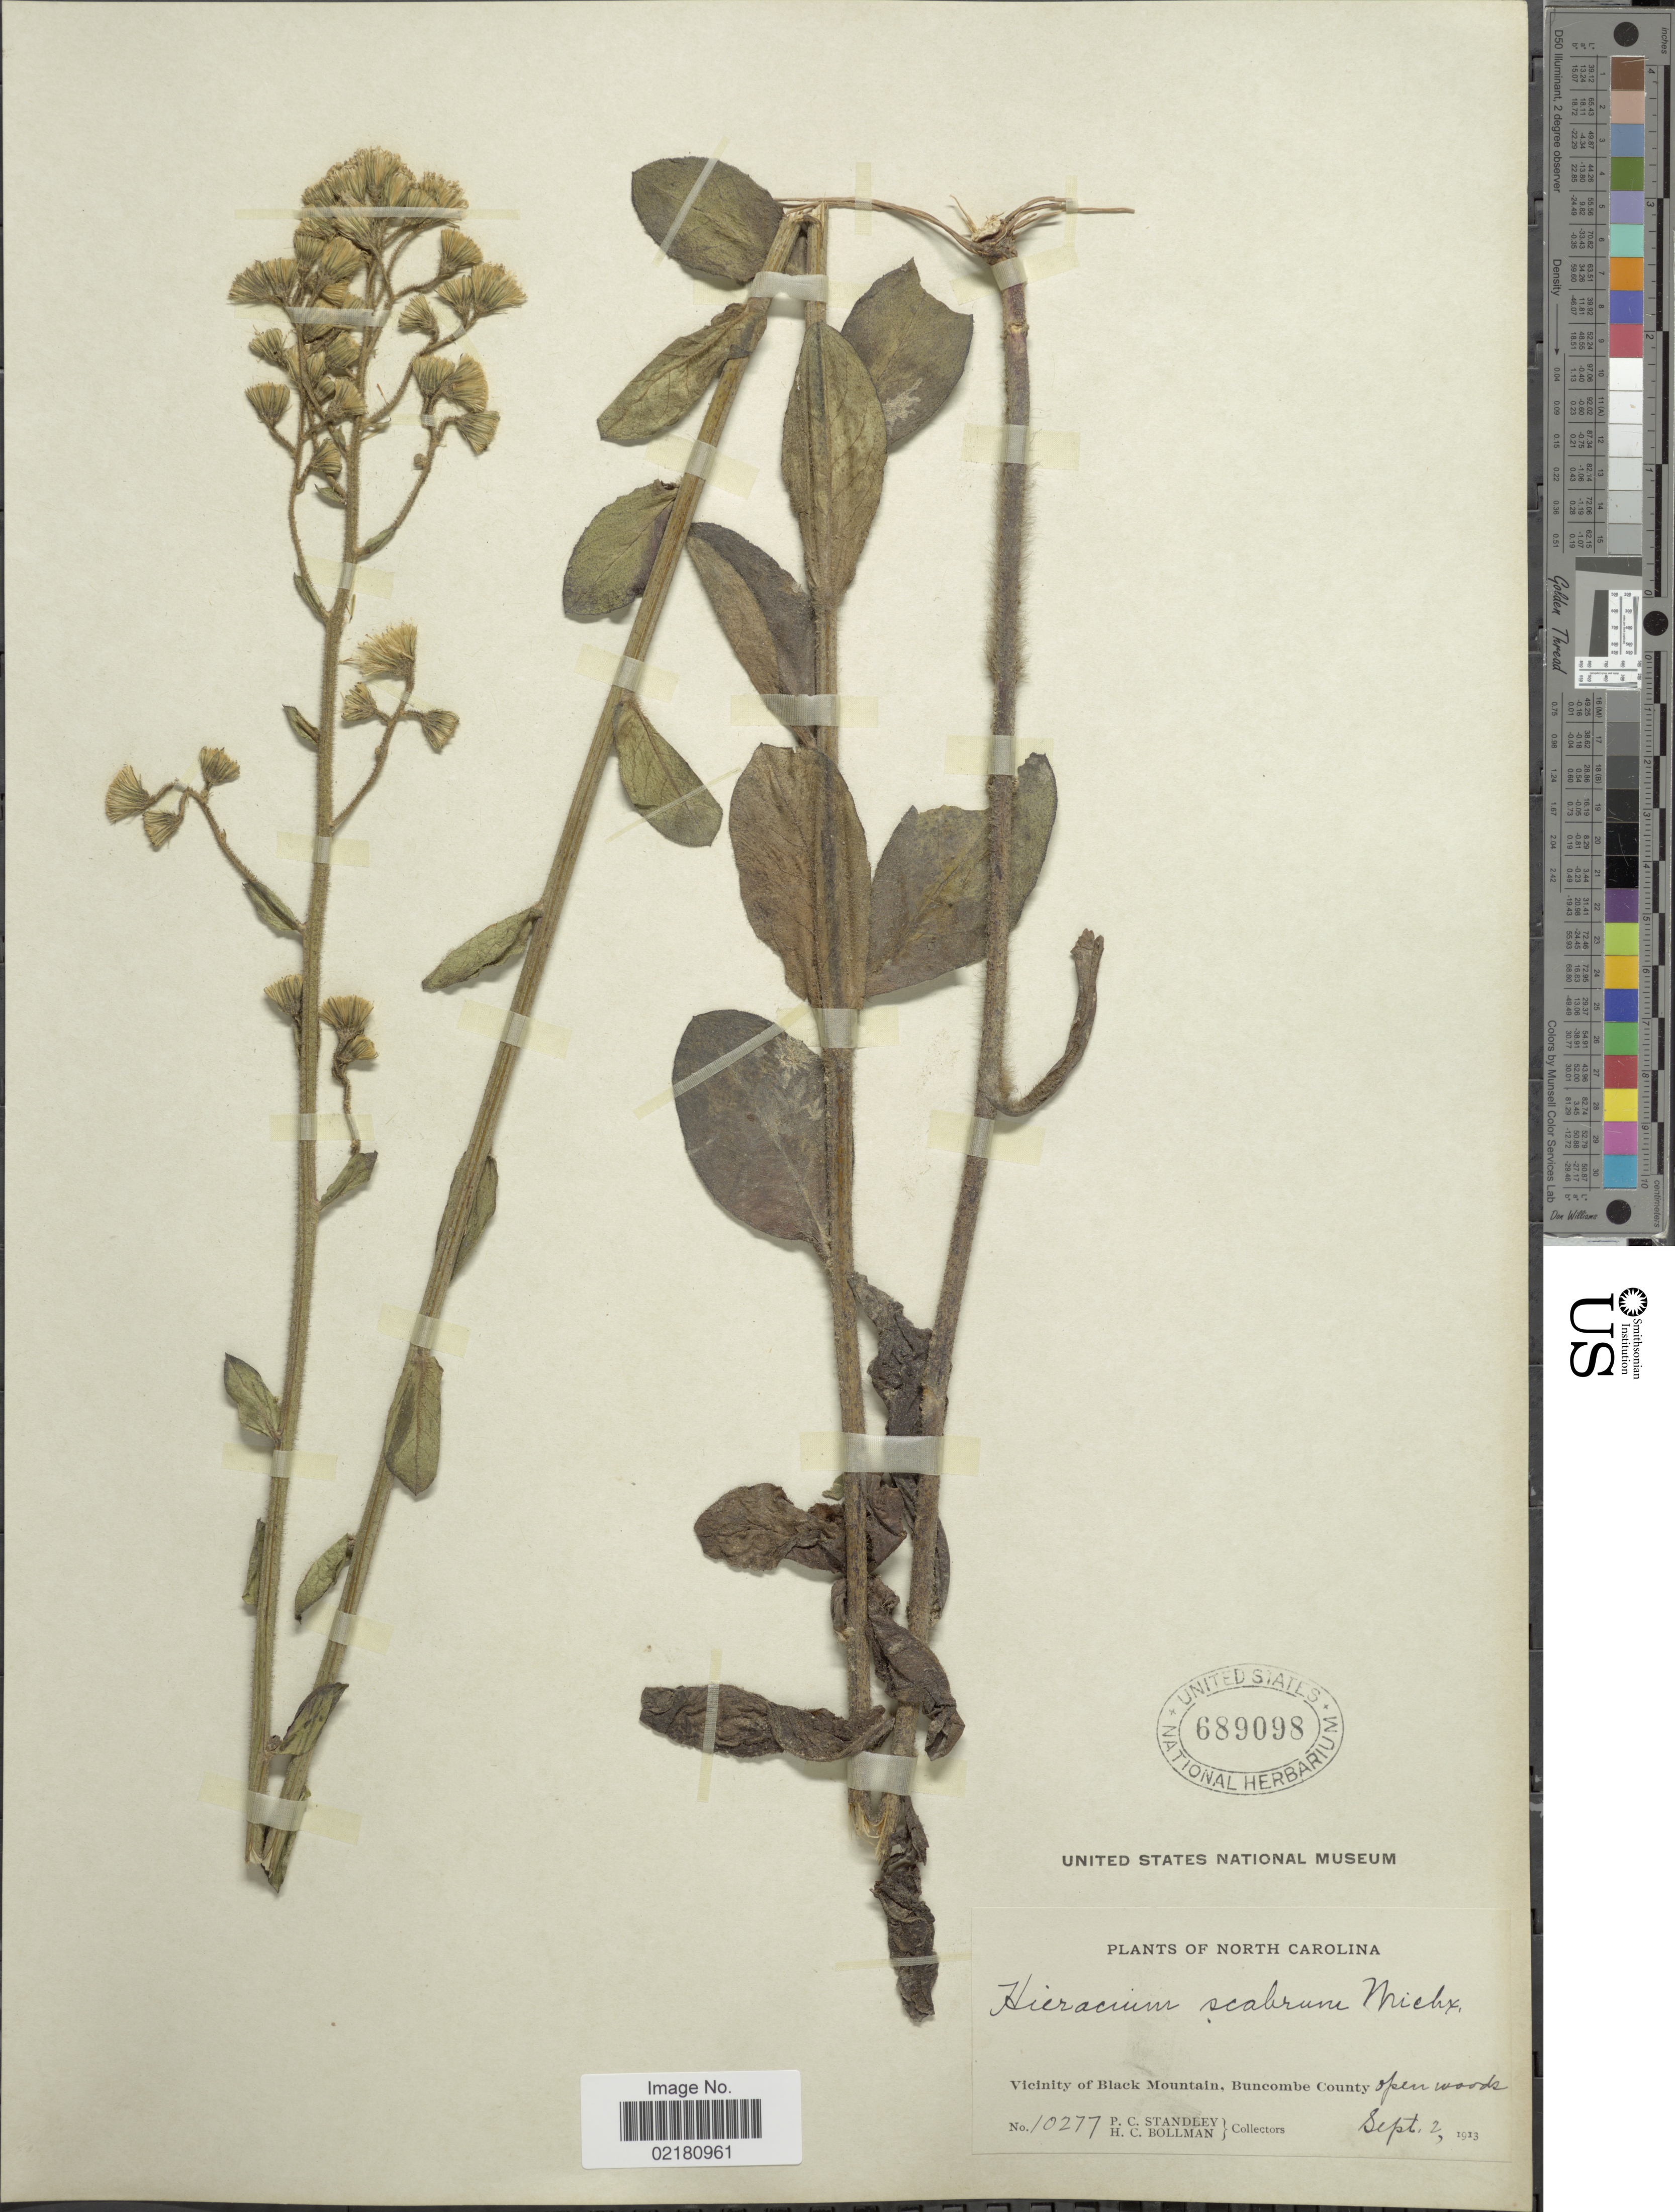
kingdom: Plantae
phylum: Tracheophyta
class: Magnoliopsida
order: Asterales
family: Asteraceae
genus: Pilosella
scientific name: Pilosella verruculata subsp. verruculata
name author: (Link) Soják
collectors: P. C. Standley & H. C. Bollman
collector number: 10277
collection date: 1913-09-02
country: United States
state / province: North Carolina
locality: Vicinity of Black Mountain, Buncombe County. Open woods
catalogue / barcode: US 689098